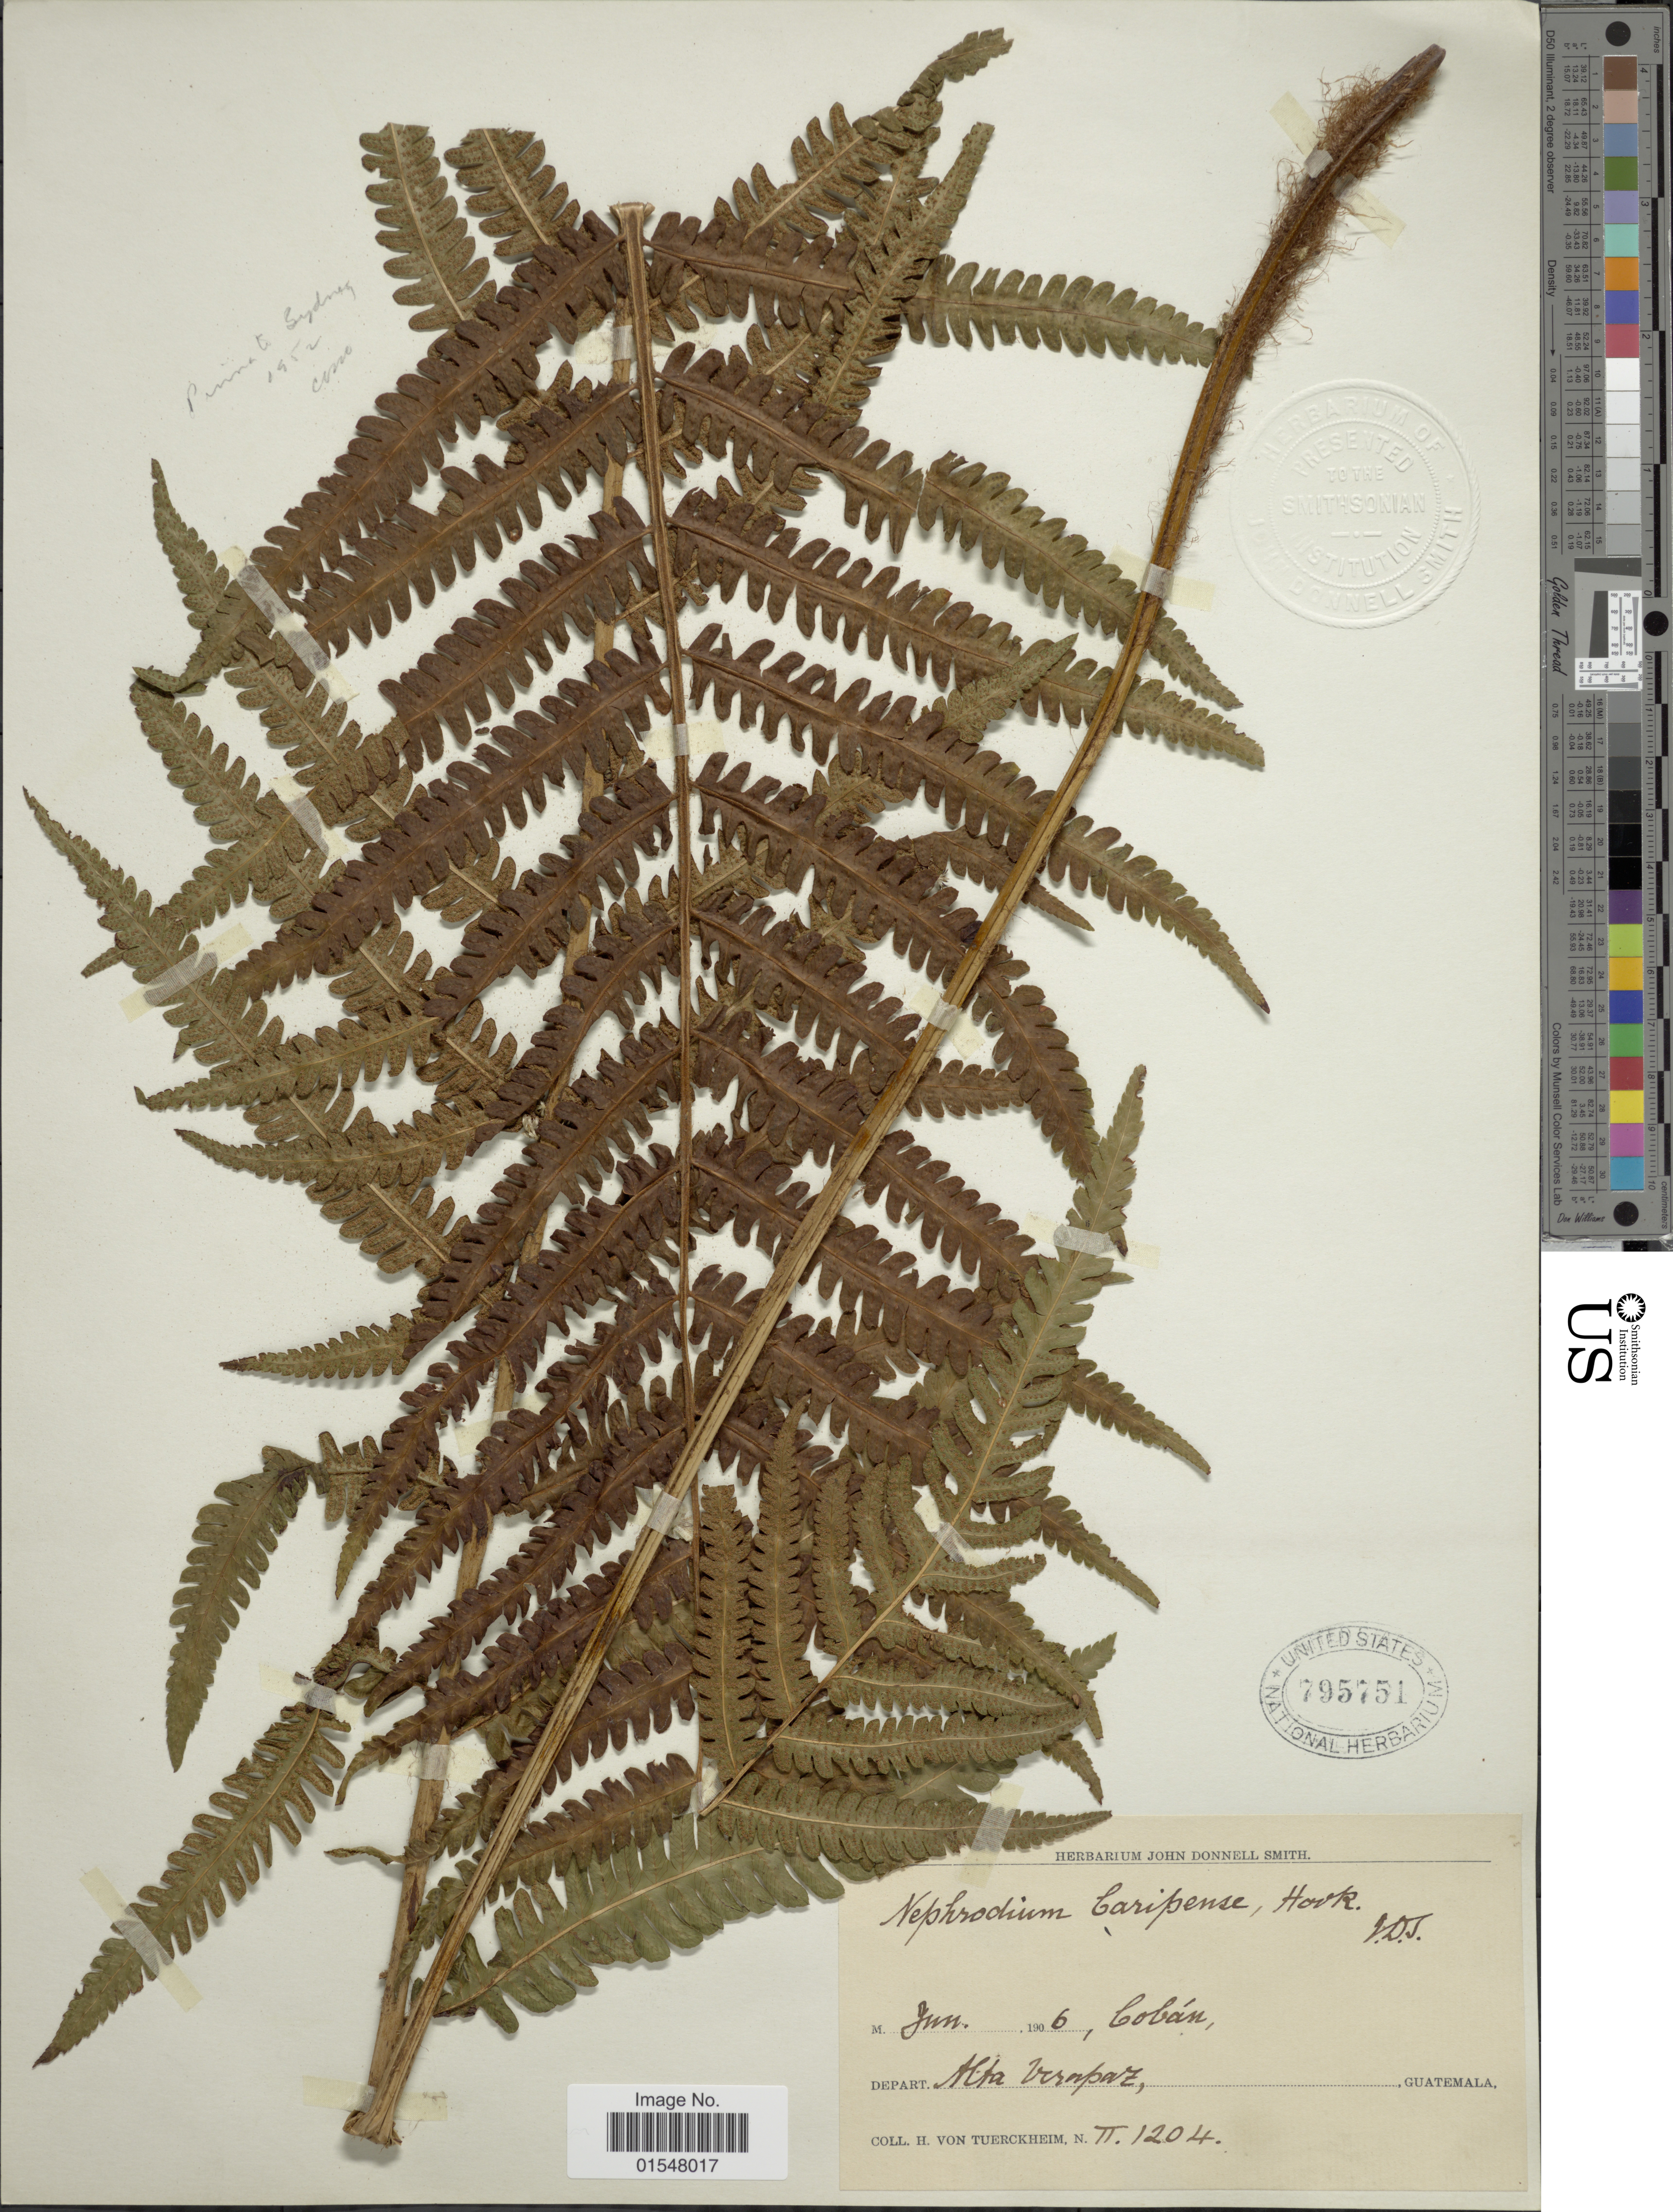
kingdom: Plantae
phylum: Tracheophyta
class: Polypodiopsida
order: Polypodiales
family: Dryopteridaceae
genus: Ctenitis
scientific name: Ctenitis submarginalis f. caripensis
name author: (Humb. & Bonpl. ex Willd.) Lellinger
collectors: H. von Türckheim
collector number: II.1204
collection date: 1906-06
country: Guatemala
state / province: Alta Verapaz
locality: Cobán.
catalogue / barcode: US 795751